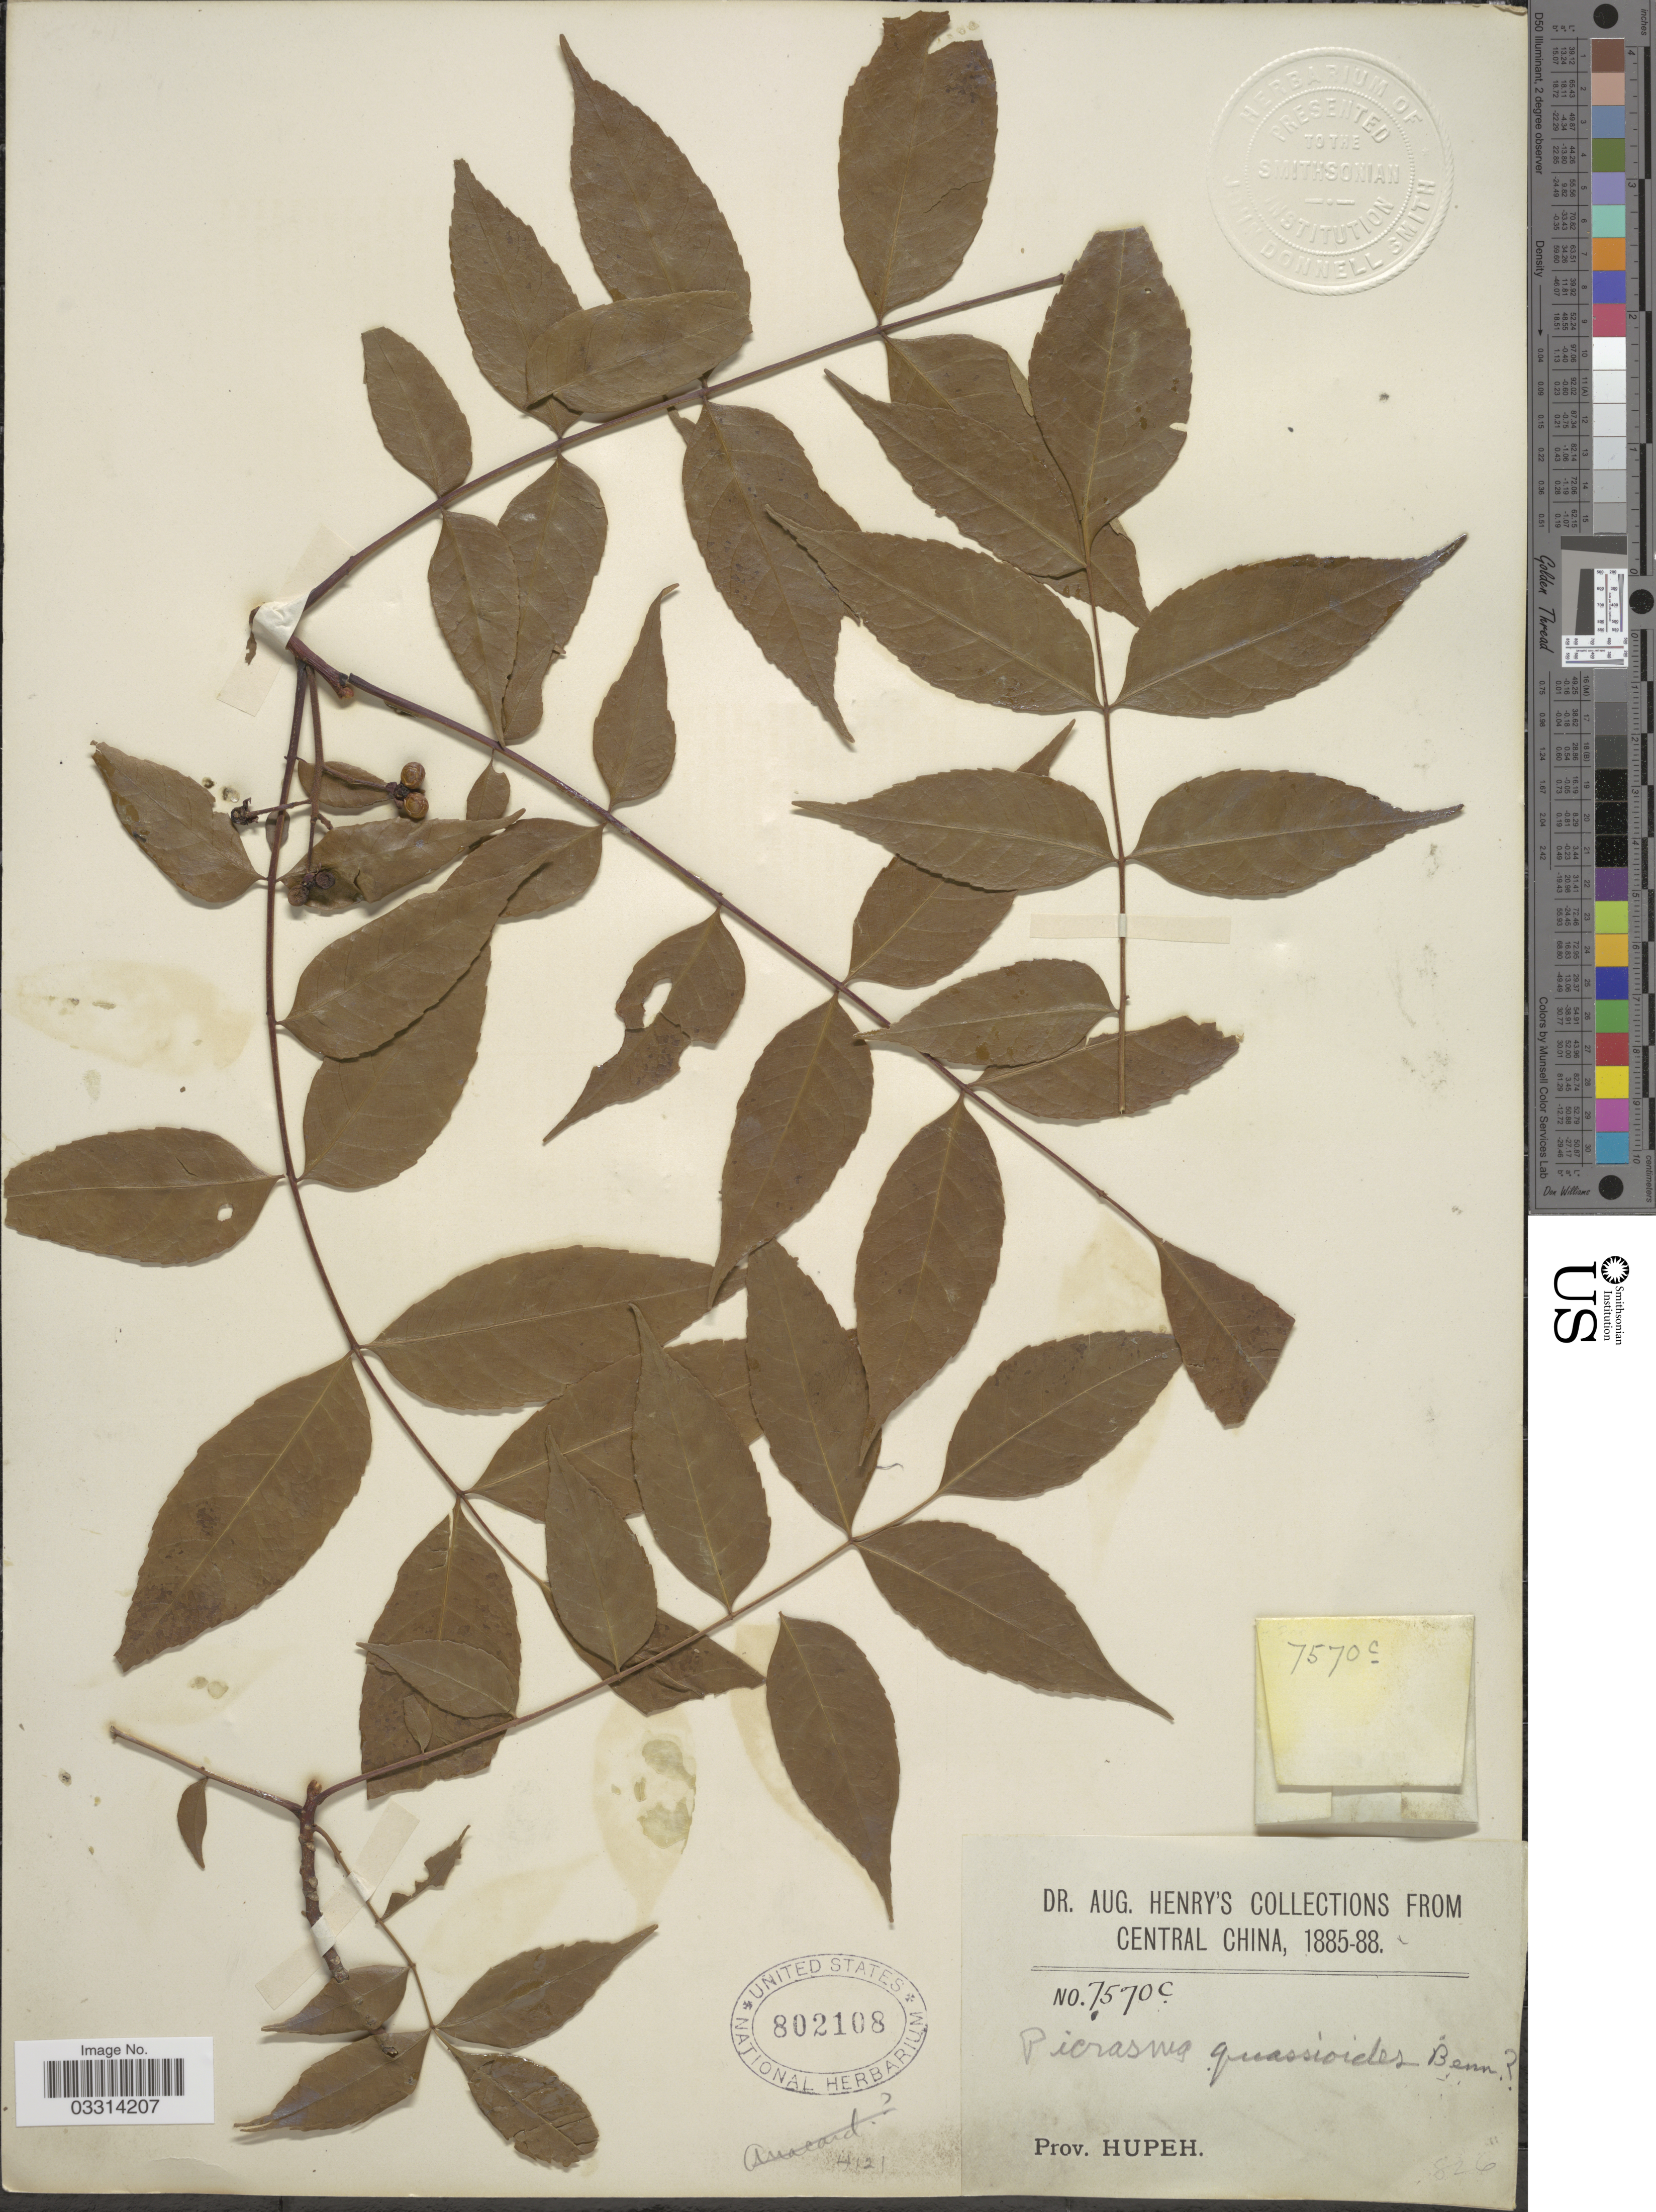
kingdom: Plantae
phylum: Tracheophyta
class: Magnoliopsida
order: Sapindales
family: Simaroubaceae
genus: Picrasma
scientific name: Picrasma quassioides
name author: (D. Don) Benn.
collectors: A. Henry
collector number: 7570 C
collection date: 1885/1888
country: China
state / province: Hubei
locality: Central China. Prov. Hupeh.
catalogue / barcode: US 802108